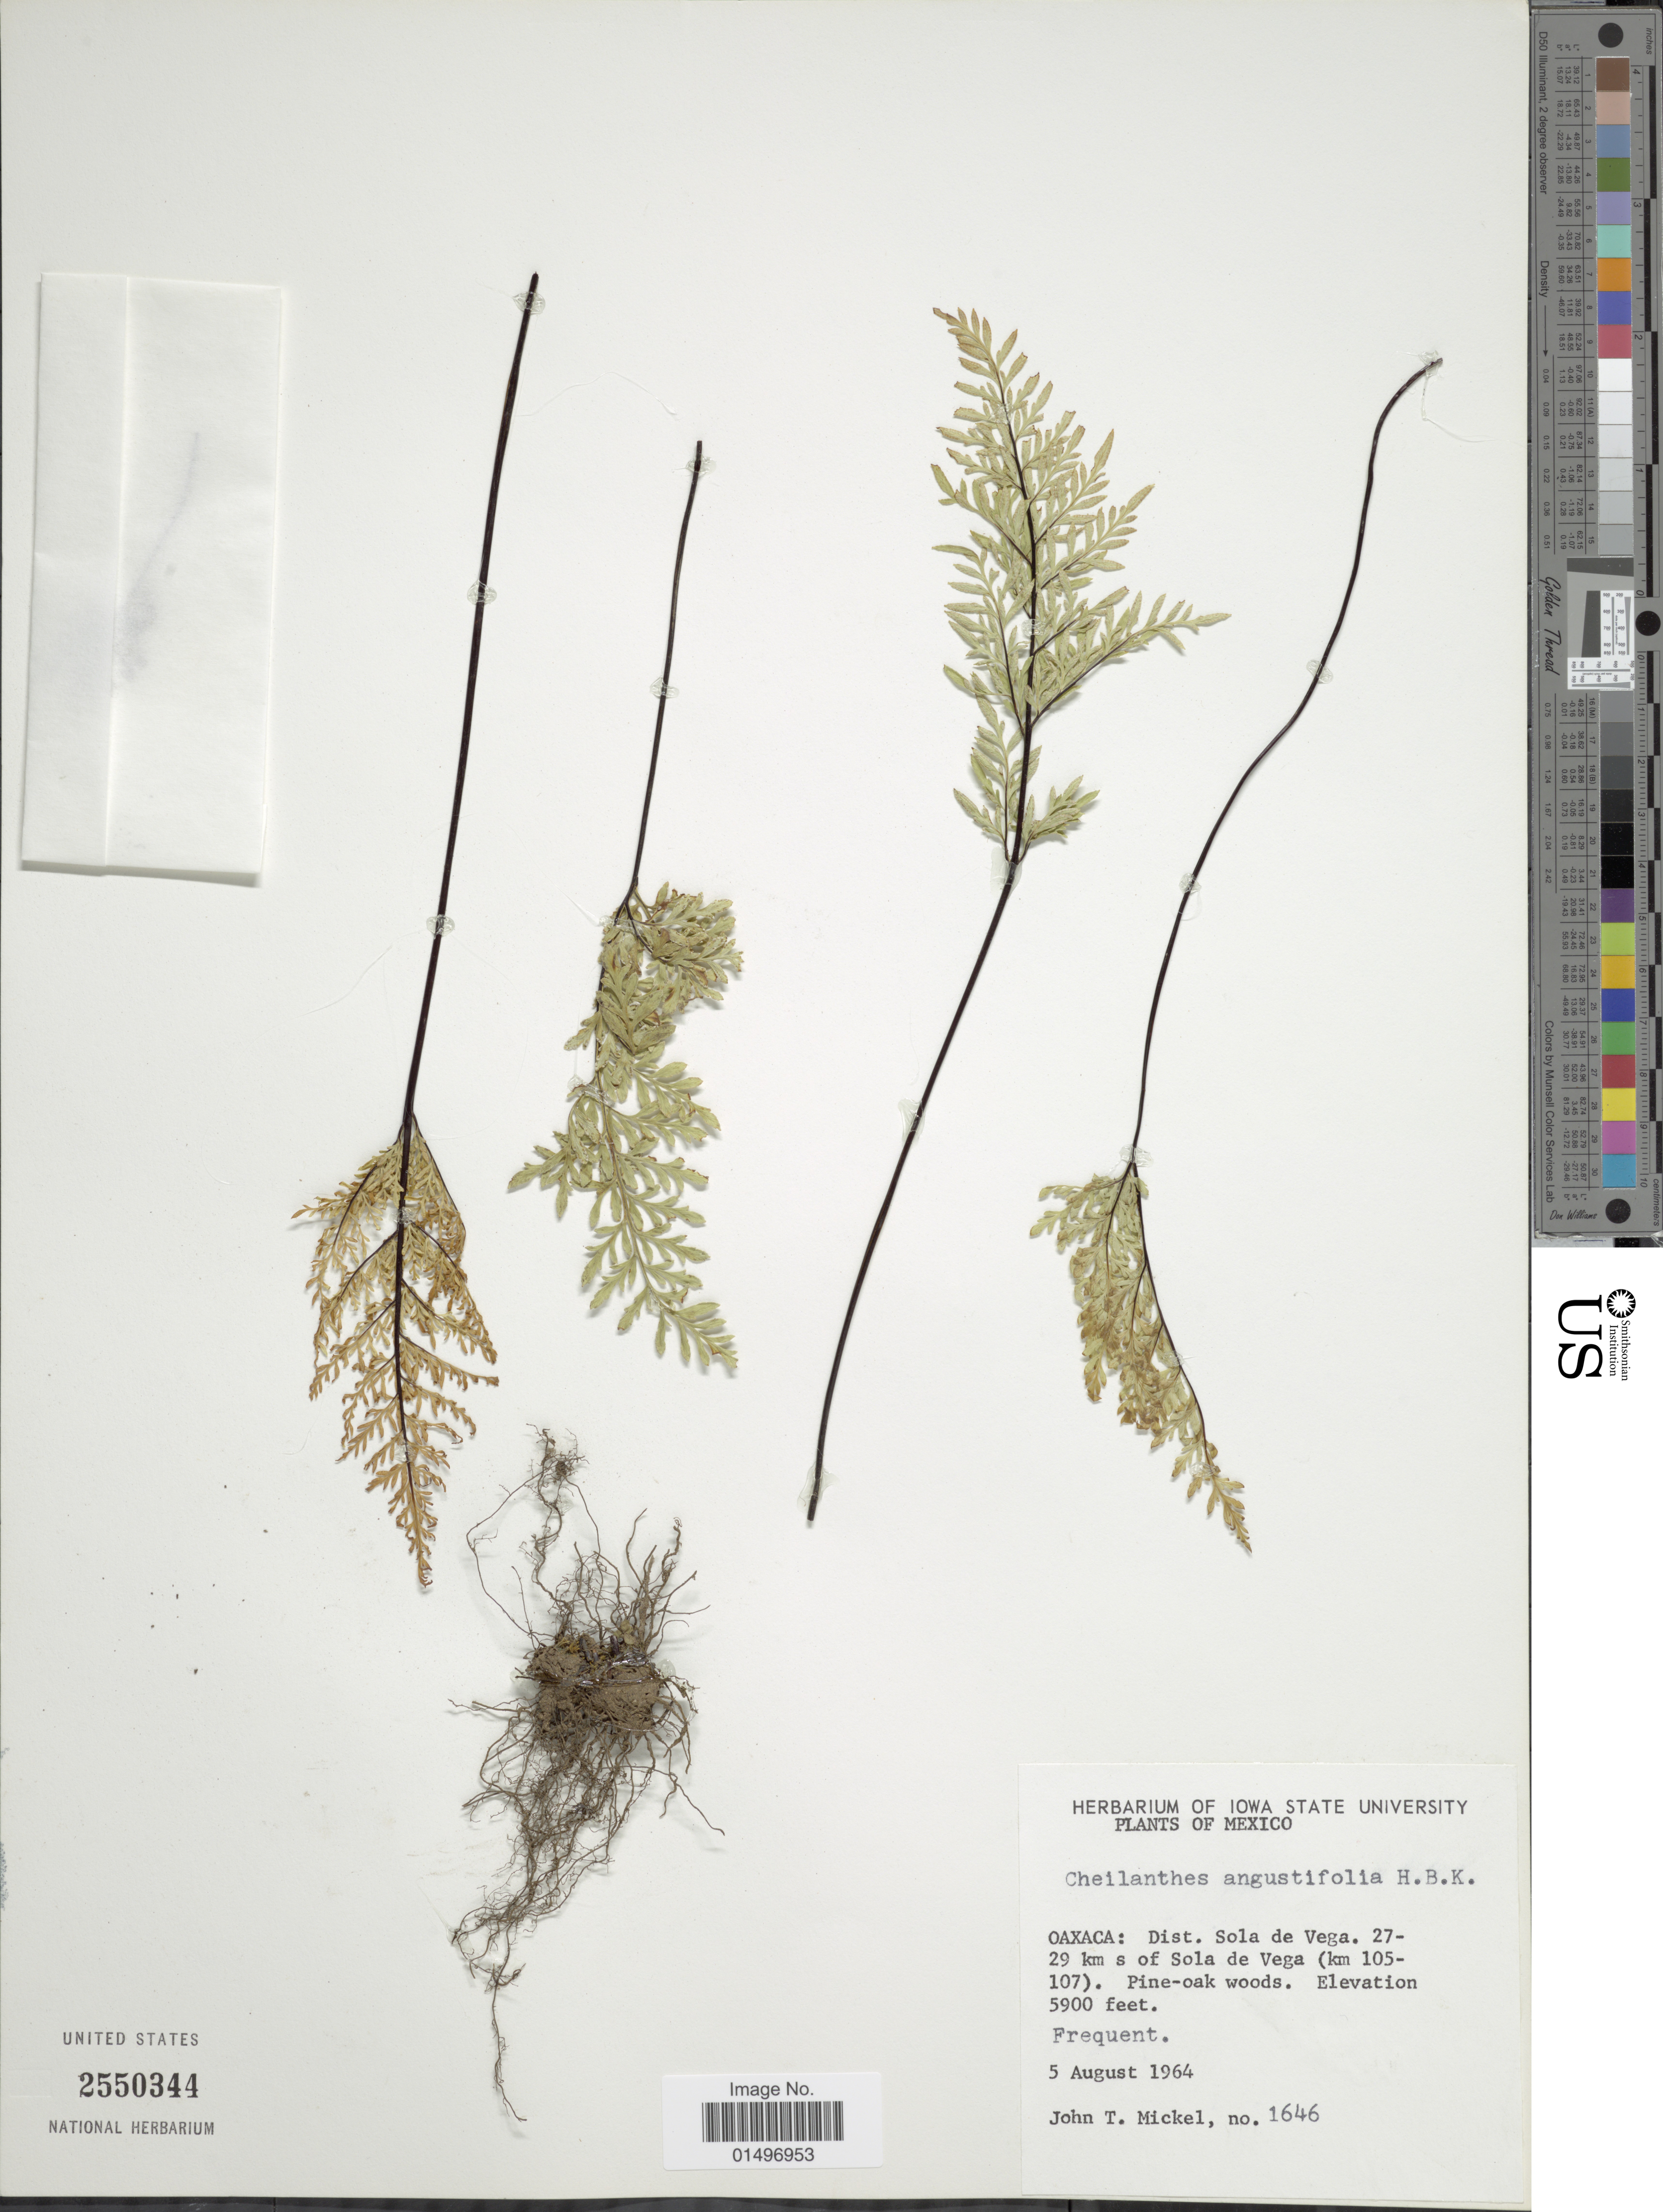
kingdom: Plantae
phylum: Tracheophyta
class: Polypodiopsida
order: Polypodiales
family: Pteridaceae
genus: Gaga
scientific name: Gaga angustifolia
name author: (Kunth) Fay W. Li & Windham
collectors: J. T. Mickel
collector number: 1646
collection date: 1964-08-05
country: Mexico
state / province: Oaxaca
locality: Mexico, Dist. Sola de Vega. 27-29 km s of Sola de Vega (km 105-107). Pine-oak woods.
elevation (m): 1798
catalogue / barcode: US 2550344